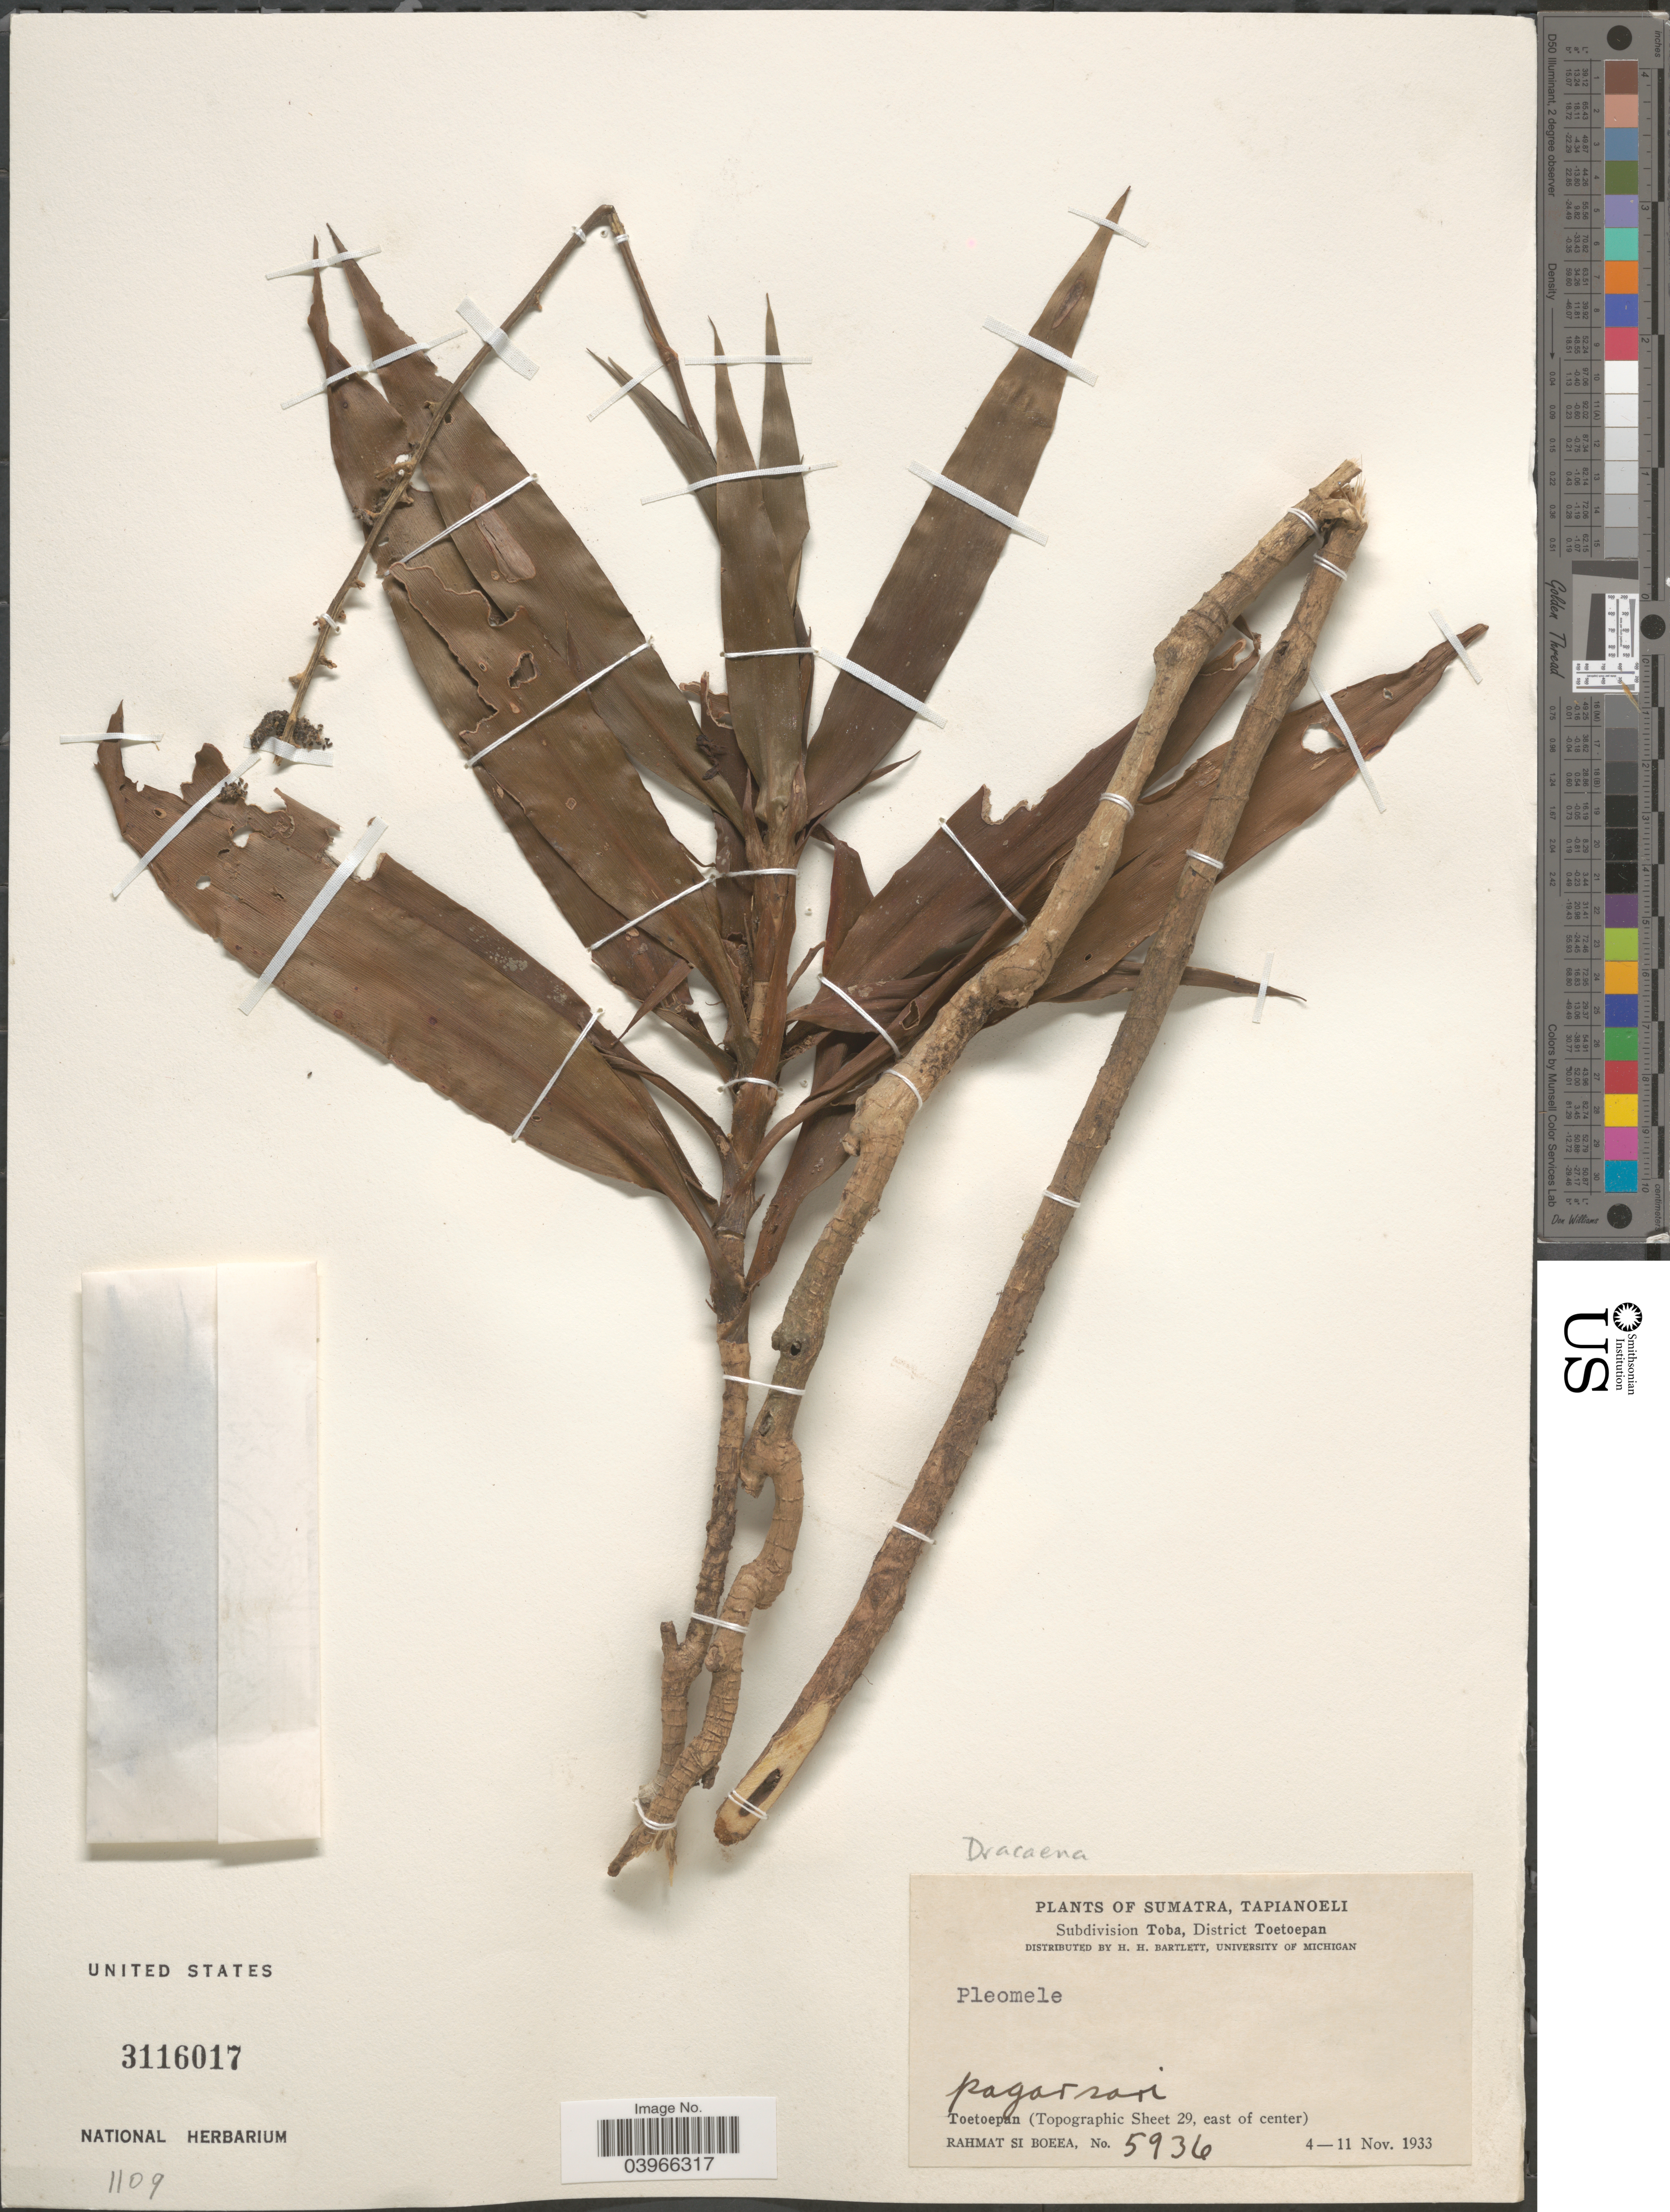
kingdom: Plantae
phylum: Tracheophyta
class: Liliopsida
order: Asparagales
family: Asparagaceae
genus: Dracaena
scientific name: Dracaena sp.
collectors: Rahmat Si Boeea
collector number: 5936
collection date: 1933-11-04/1933-11-11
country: Indonesia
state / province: Sumatra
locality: Tapianoeli. Subdivision Toba, District Toetoepan. Pagar Sari. Toetoepan (Topographic Sheet 29, east of center).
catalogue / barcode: US 3116017